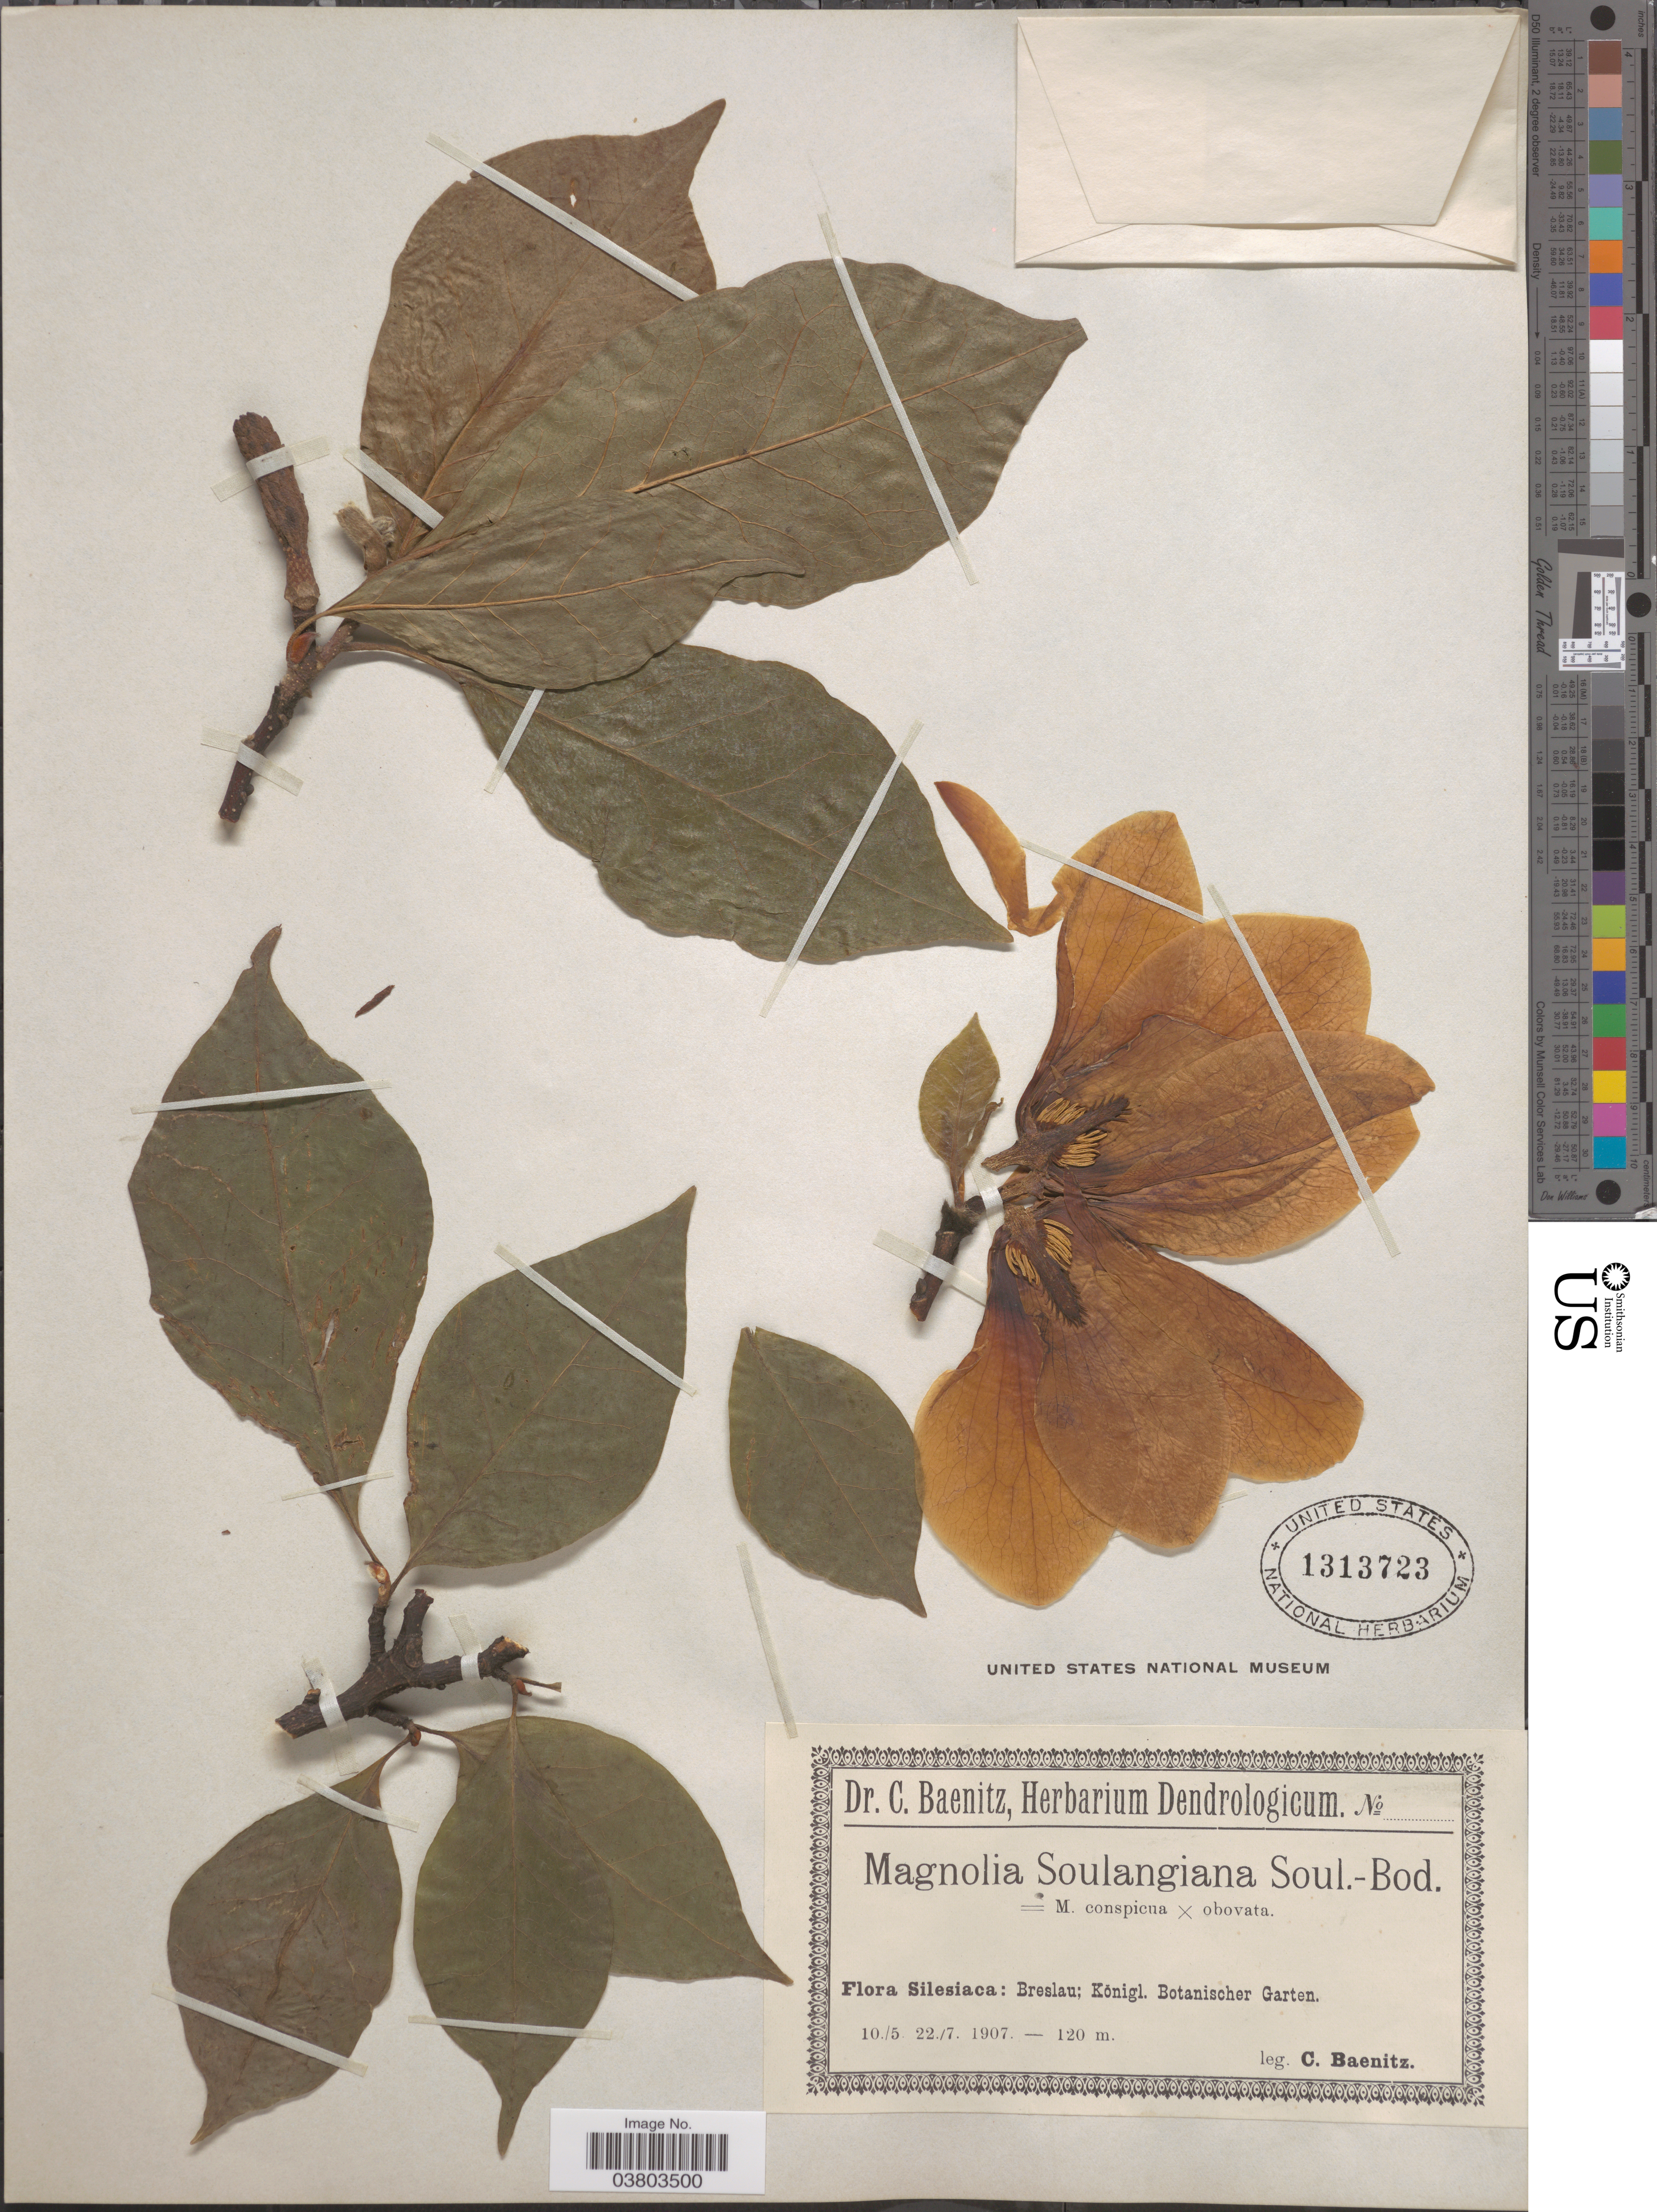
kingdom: Plantae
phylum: Tracheophyta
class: Magnoliopsida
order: Magnoliales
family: Magnoliaceae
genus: Magnolia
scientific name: Magnolia x soulangeana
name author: Soul.-Bod.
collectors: C. G. Baenitz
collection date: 1907-05-10/1907-07-22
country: Poland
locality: Silesiaca: Breslau; Kŏnigl. Botanischer Garten.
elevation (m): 120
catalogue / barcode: US 1313723